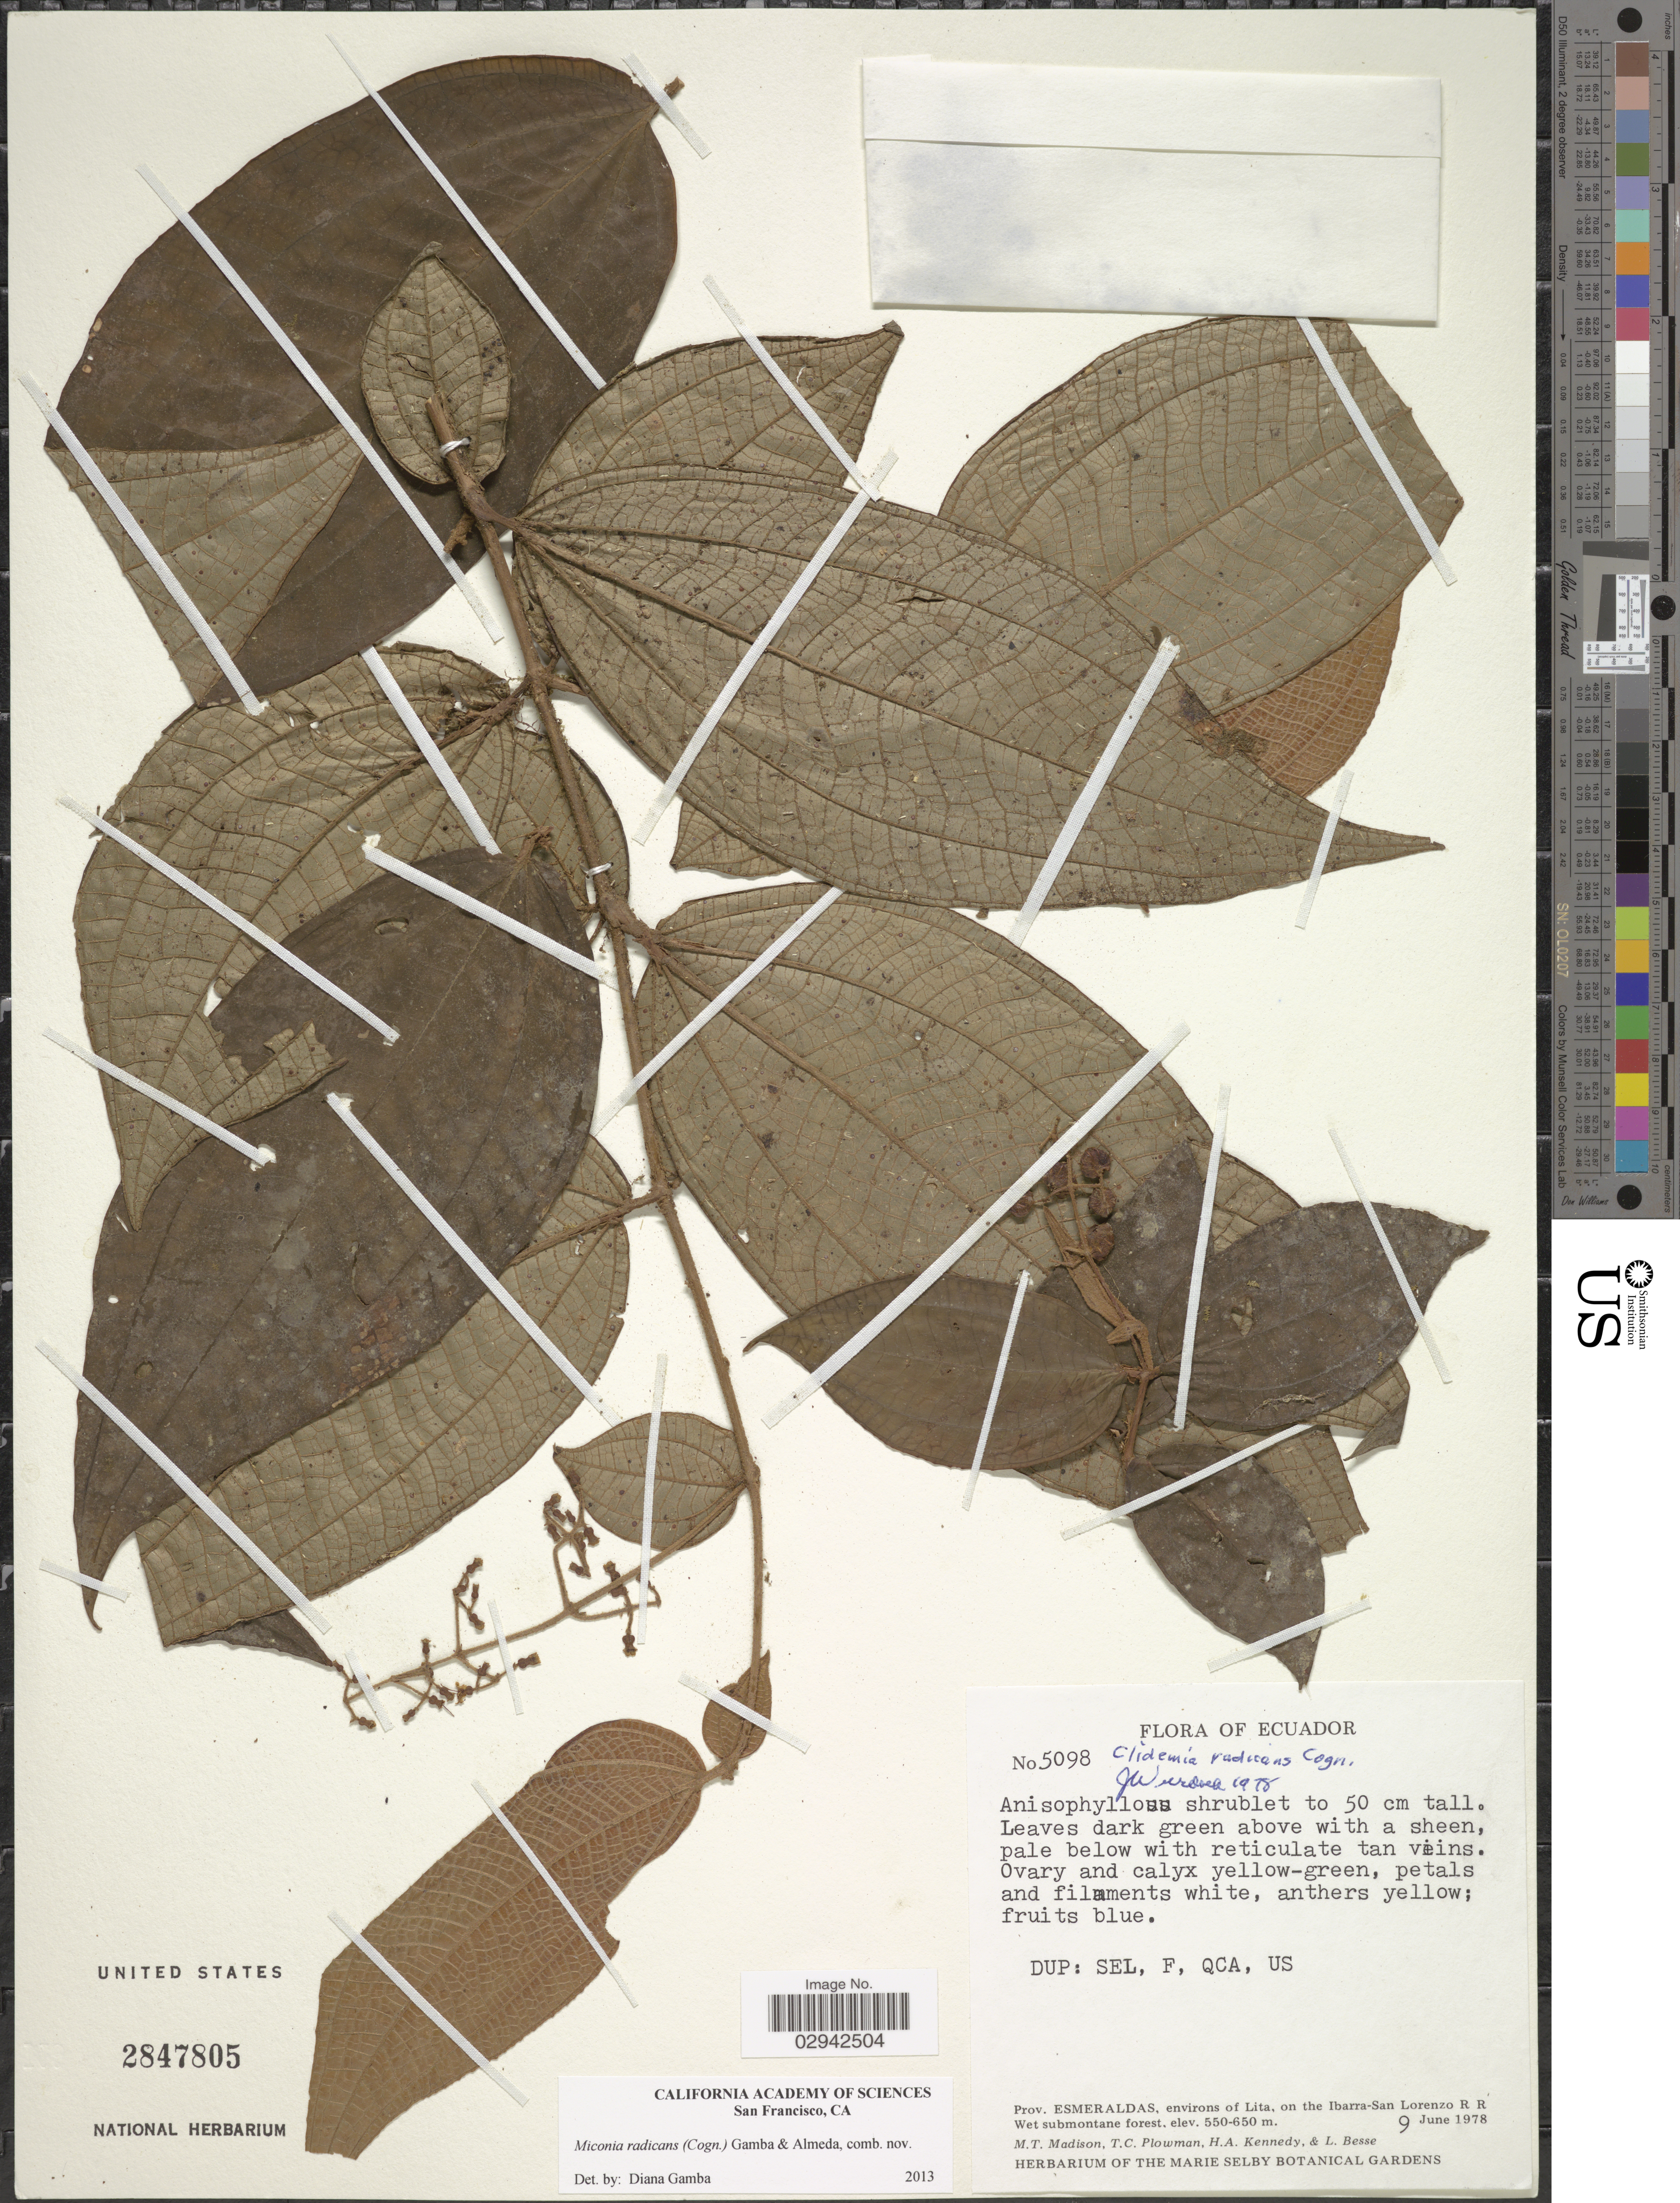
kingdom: Plantae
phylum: Tracheophyta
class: Magnoliopsida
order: Myrtales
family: Melastomataceae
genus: Miconia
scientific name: Miconia radicans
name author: (Cogn.) Gamba & Almeda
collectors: M. T. Madison, T. Plowman, H. Kennedy & L. Besse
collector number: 5098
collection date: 1978-06-09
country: Ecuador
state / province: Esmeraldas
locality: Environs of Lita, on the Ibarra-San Lorenzo R R.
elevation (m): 550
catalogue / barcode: US 2847805